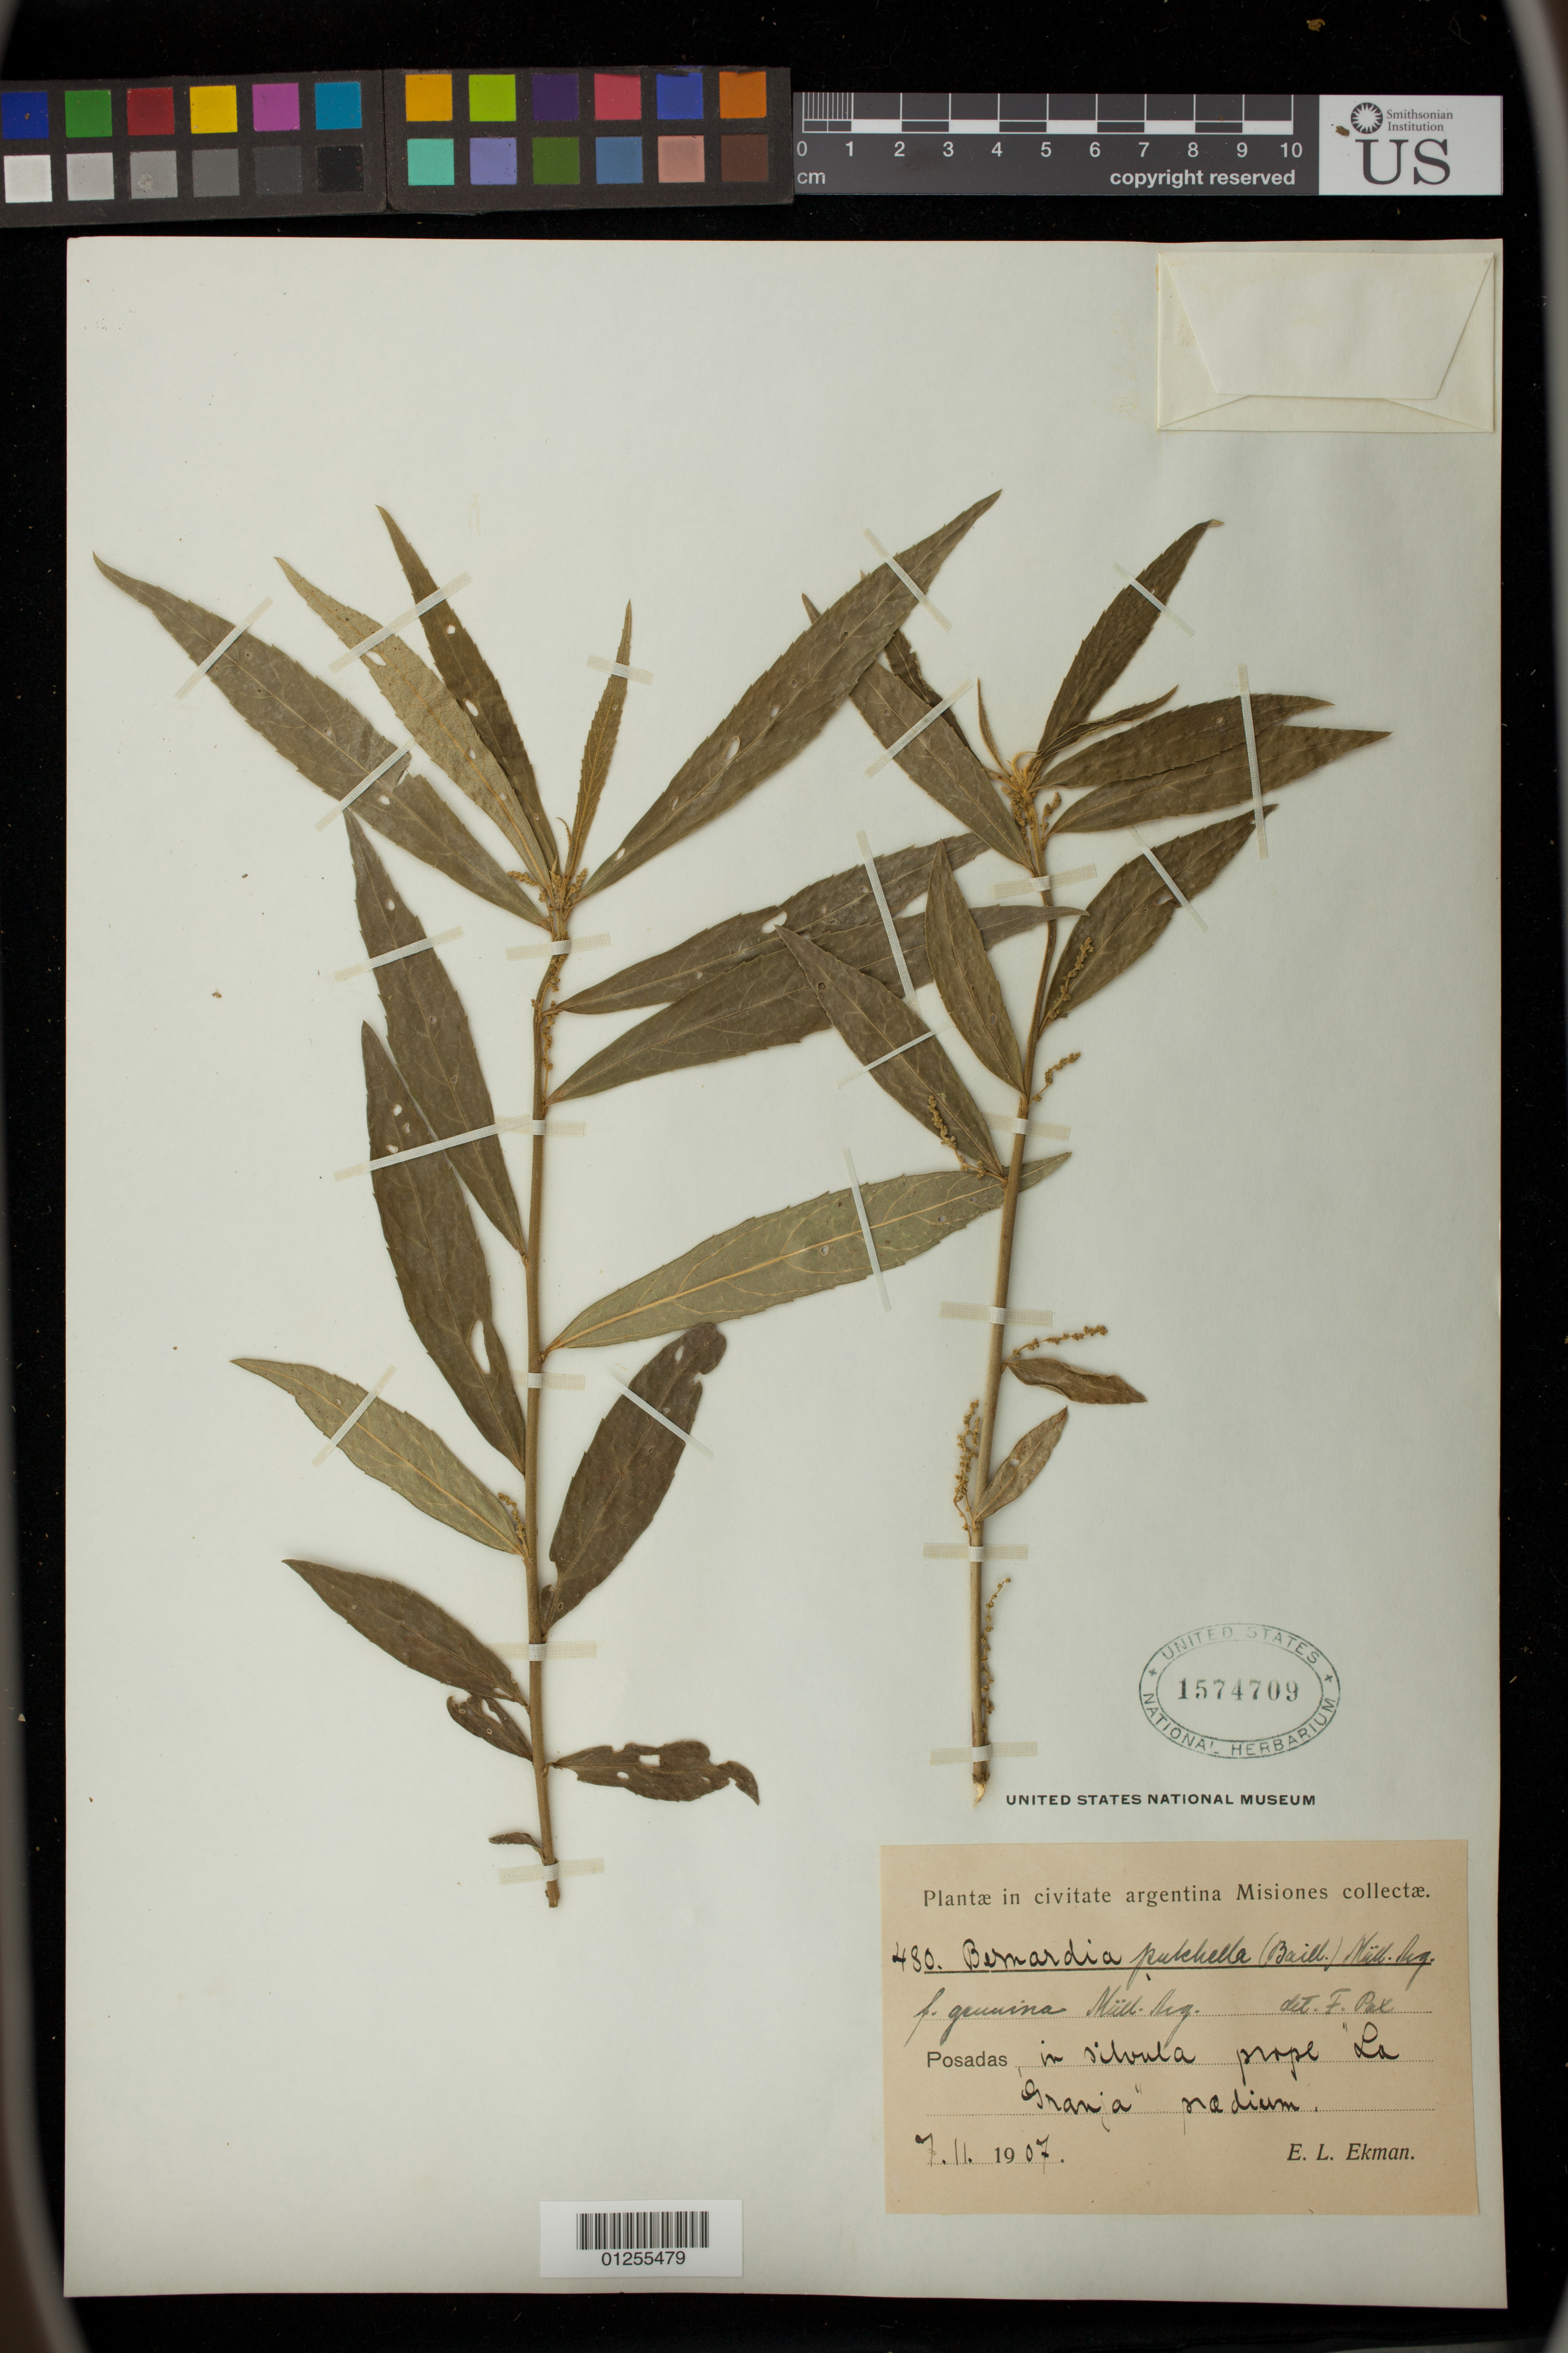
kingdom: Plantae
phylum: Tracheophyta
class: Magnoliopsida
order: Malpighiales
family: Euphorbiaceae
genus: Bernardia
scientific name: Bernardia pulchella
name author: (Baill.) Müll. Arg.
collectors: E. L. Ekman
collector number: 480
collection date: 1907-11-07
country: Argentina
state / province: Misiones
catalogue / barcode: US 1574709